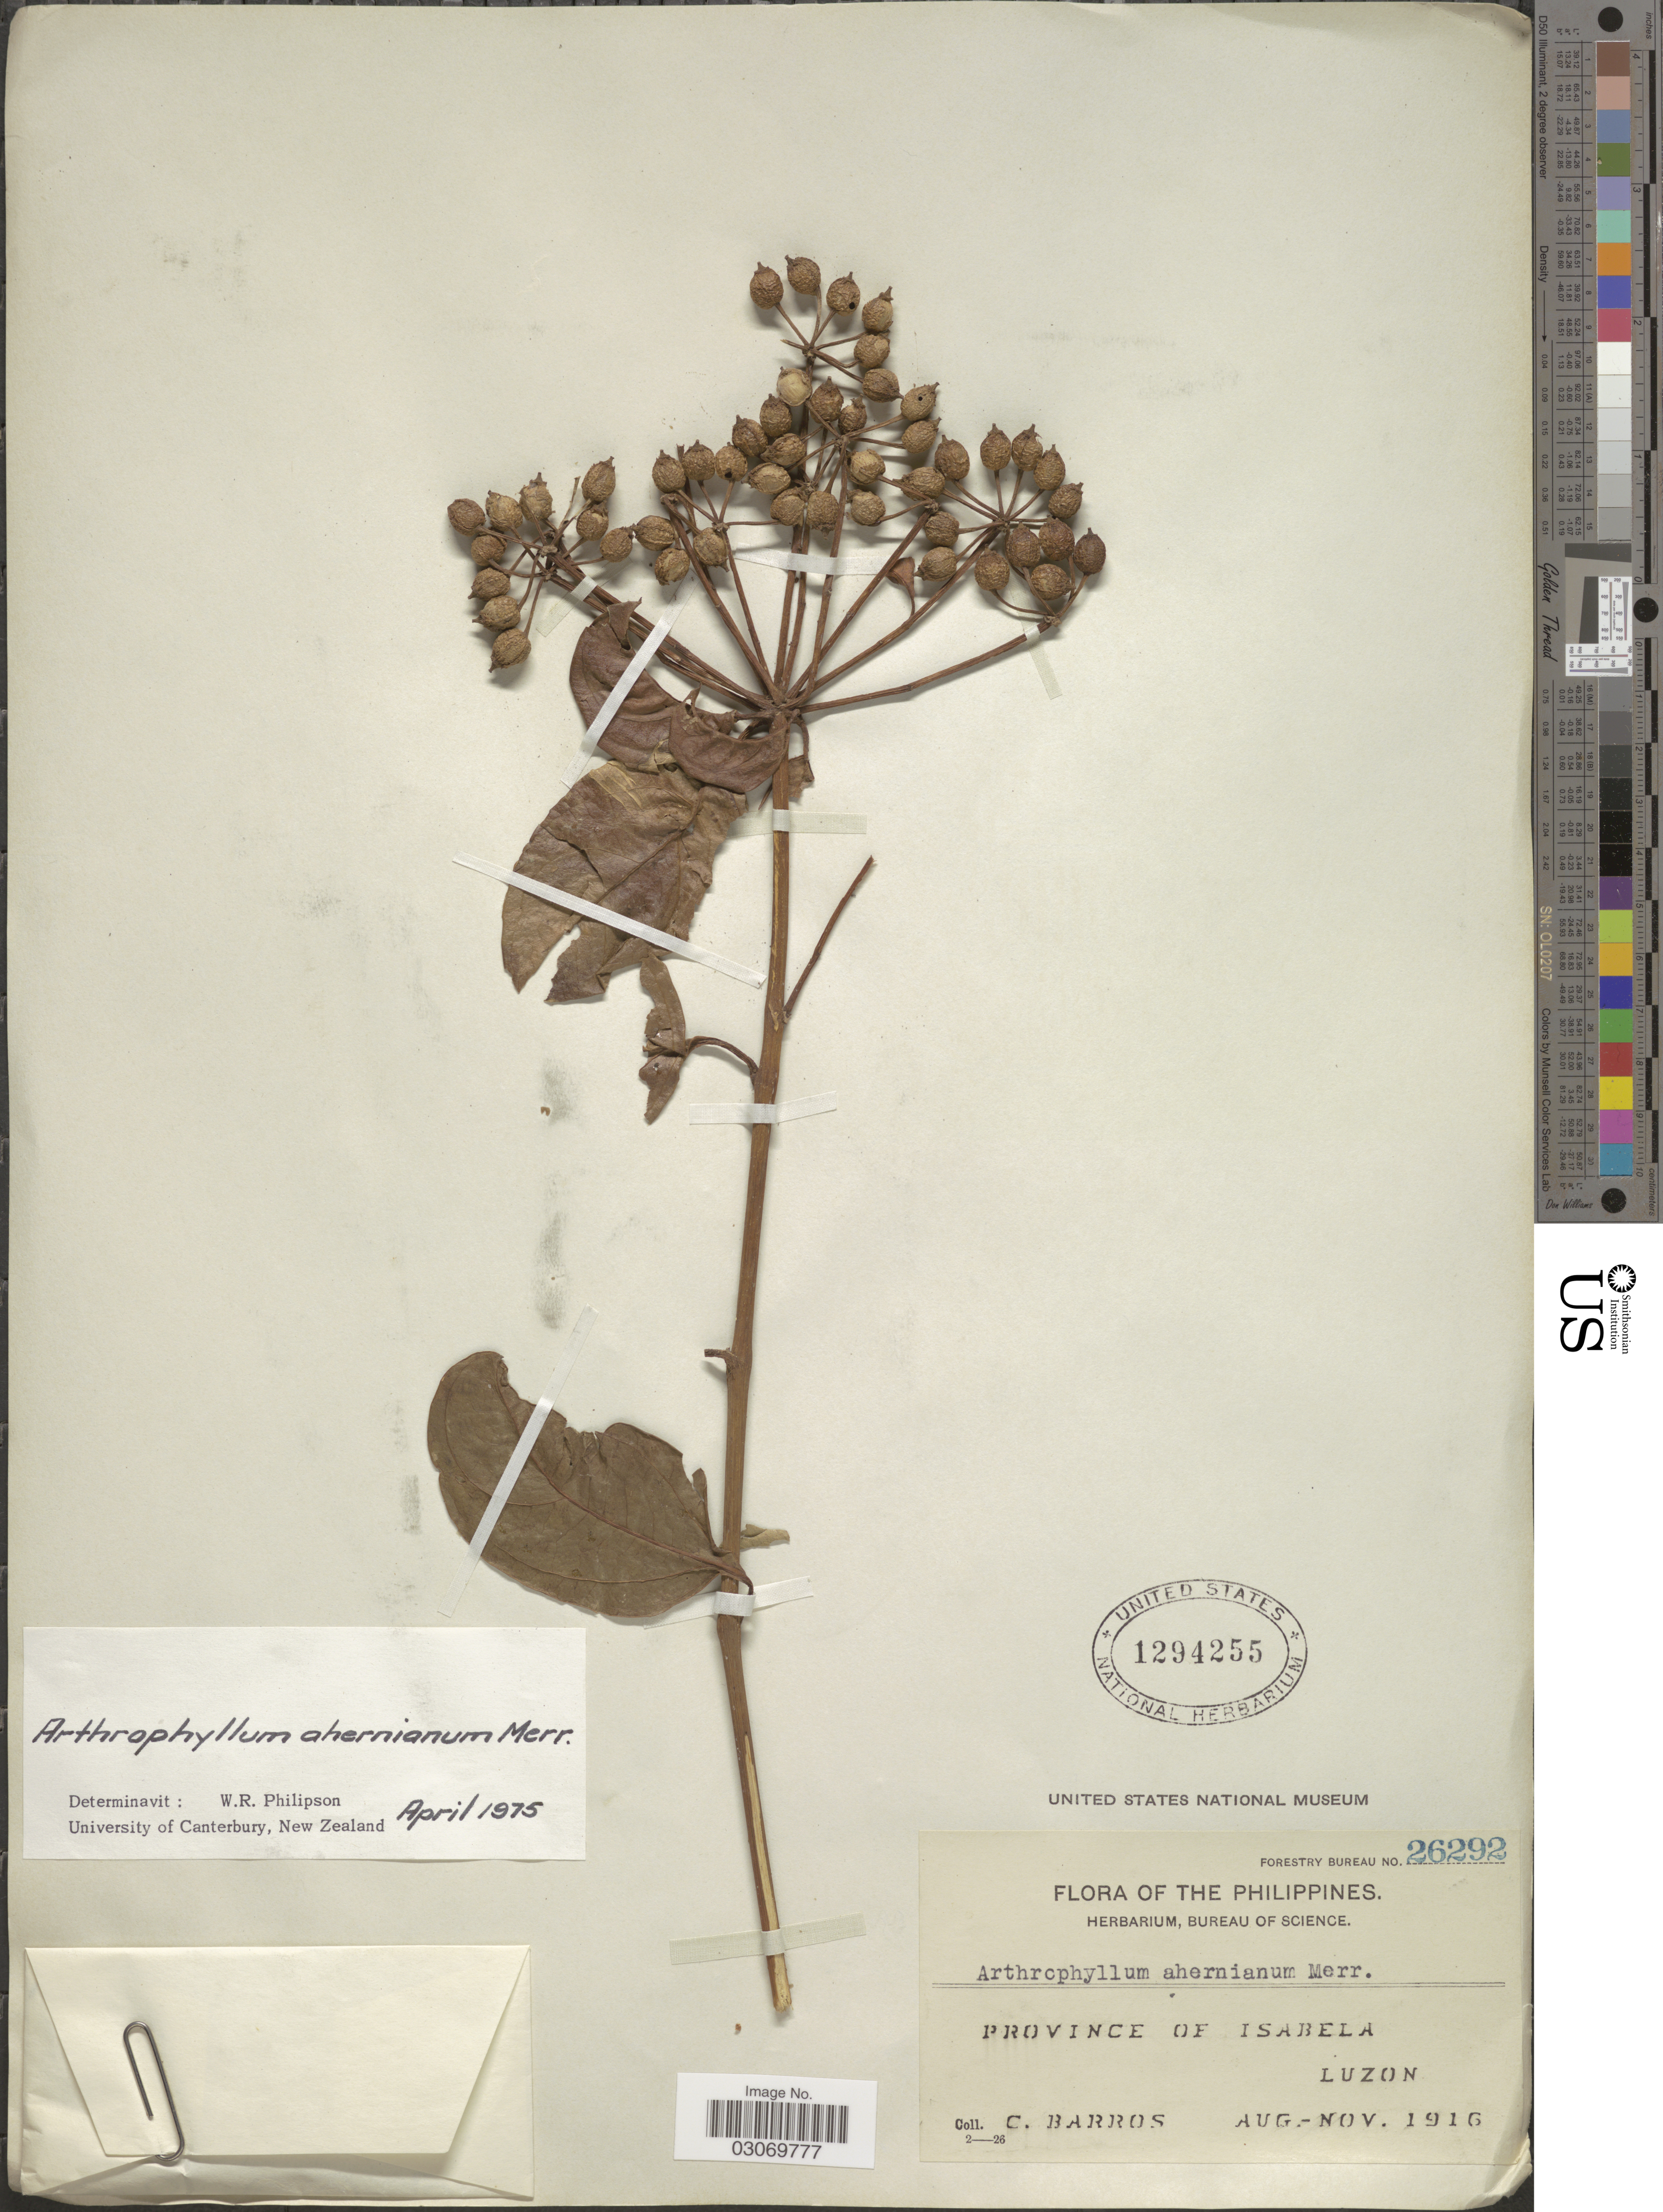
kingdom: Plantae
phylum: Tracheophyta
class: Magnoliopsida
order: Apiales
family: Araliaceae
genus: Arthrophyllum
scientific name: Arthrophyllum ahernianum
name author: Merr.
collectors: C. Barros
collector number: Forestry Bureau 26292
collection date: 1916-08/1916-11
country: Philippines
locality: Province of Isabela, Luzon.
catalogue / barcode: US 1294255